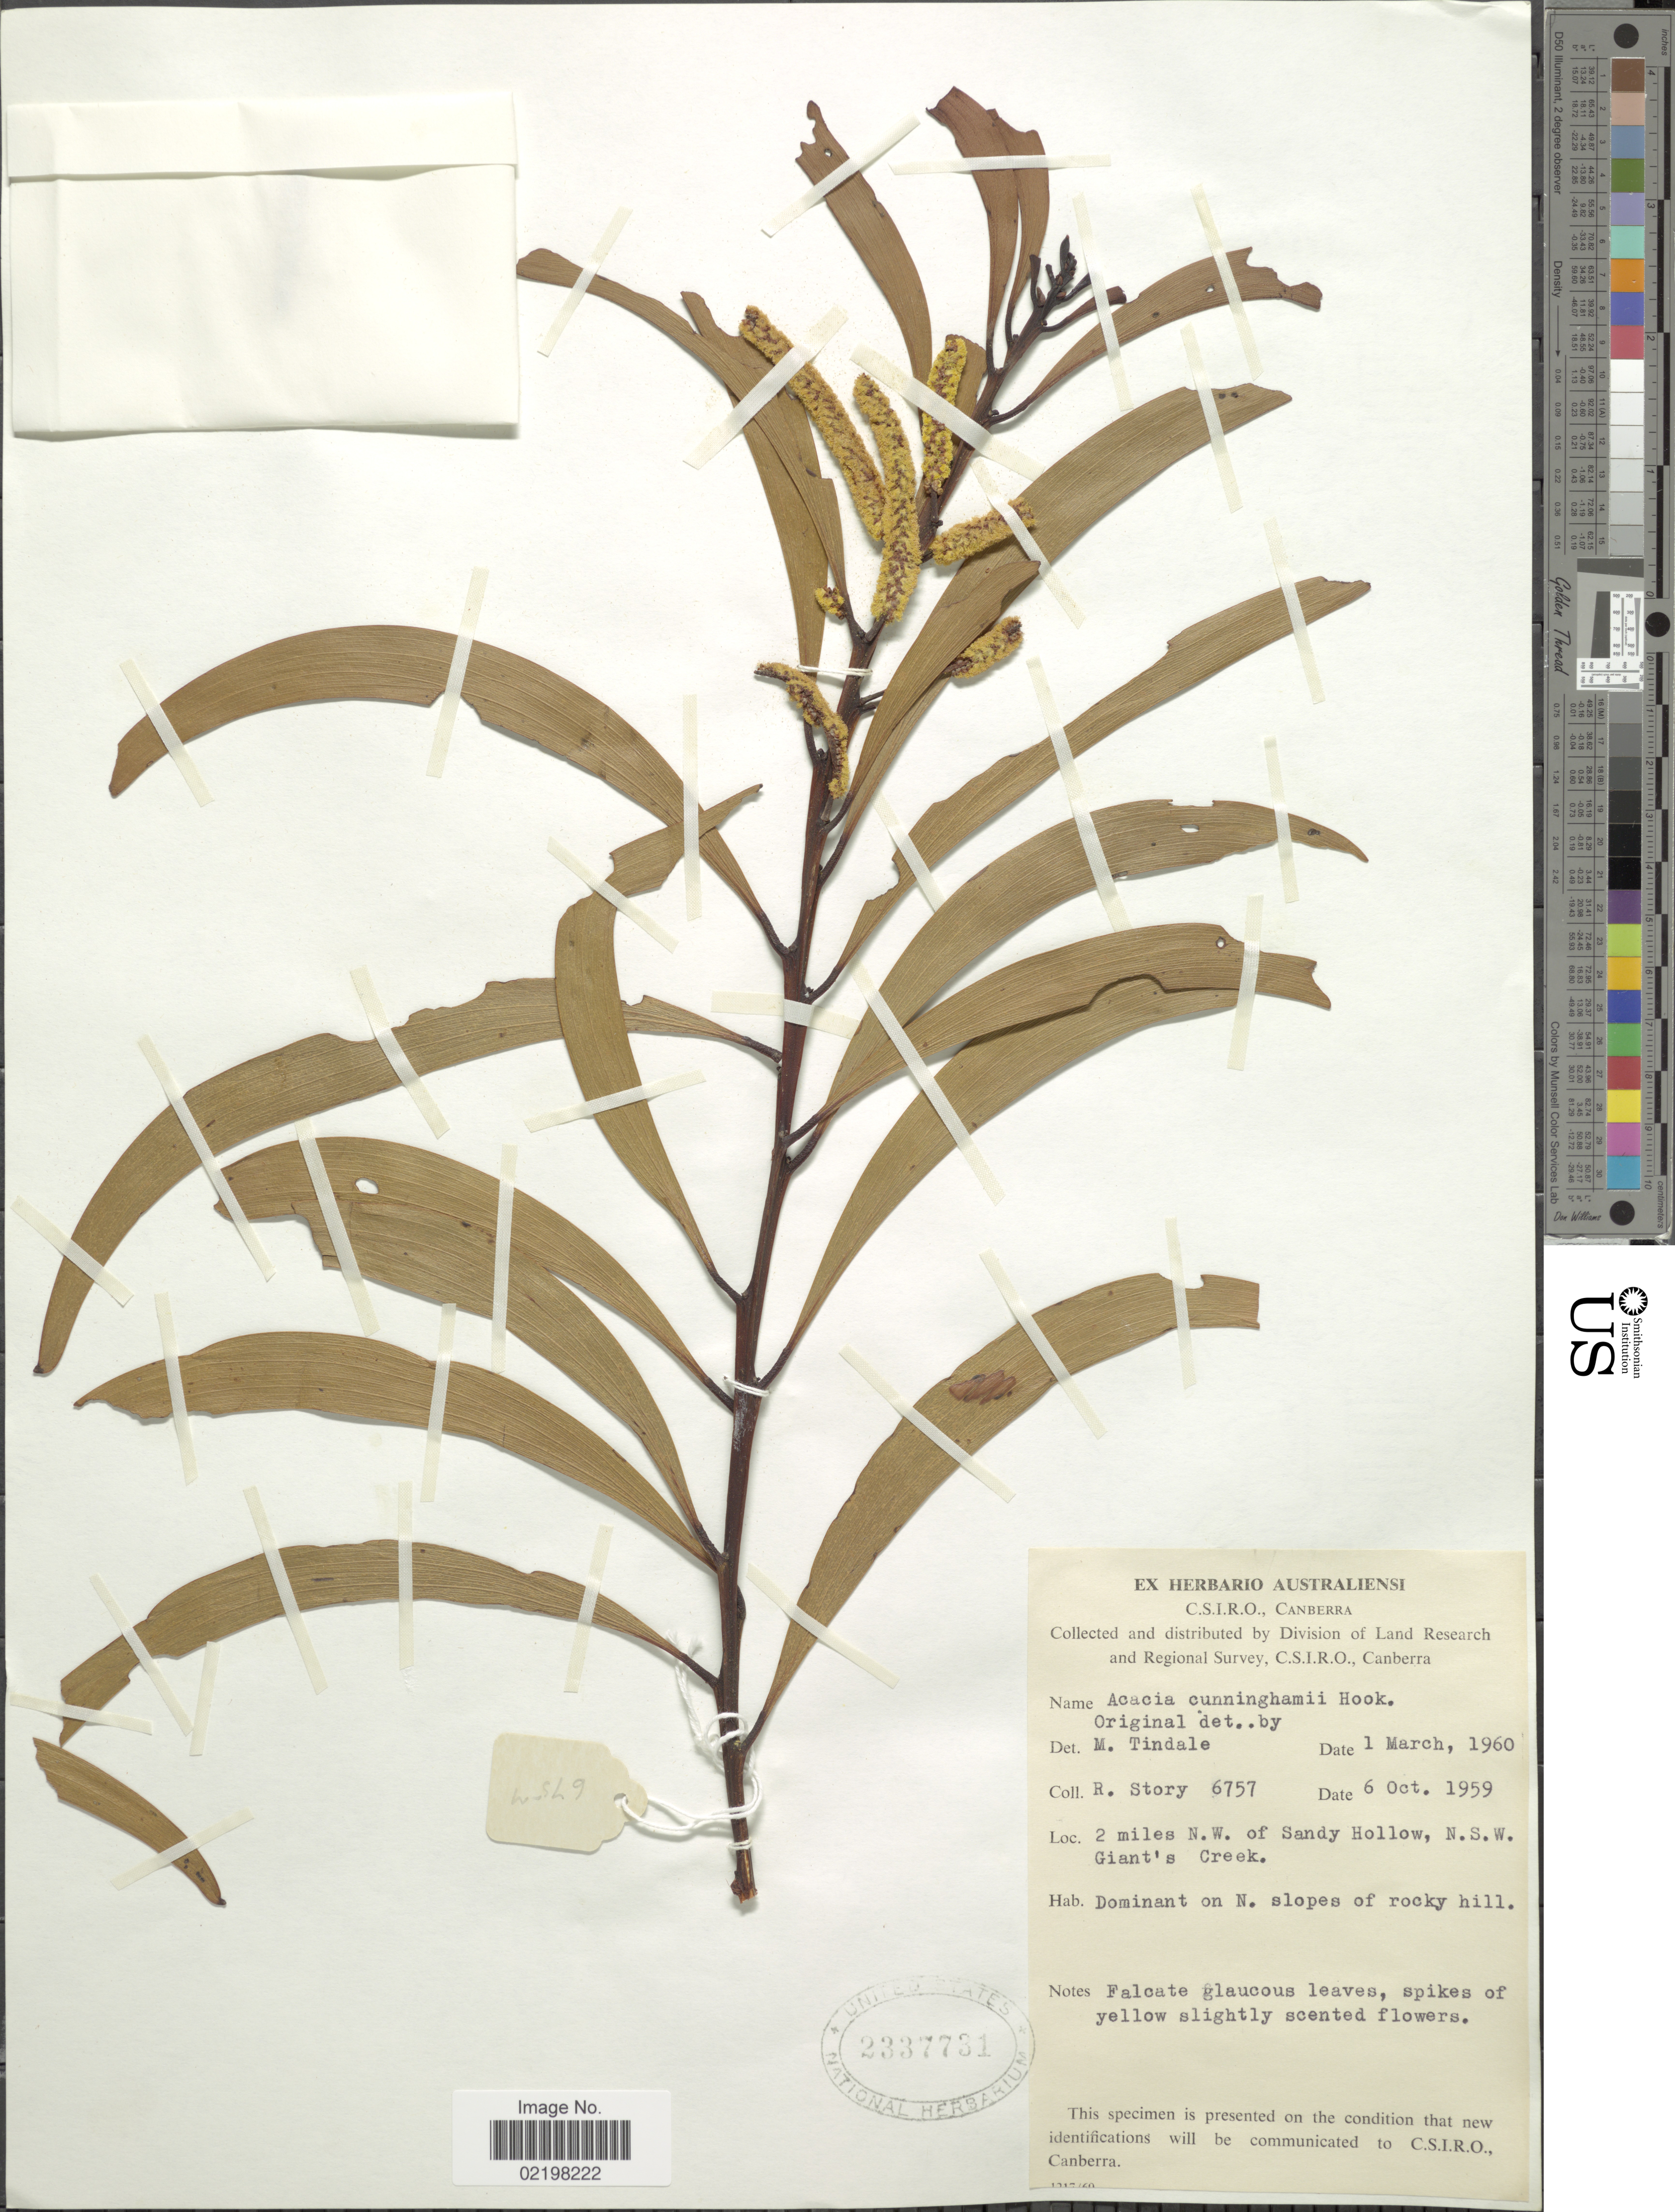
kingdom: Plantae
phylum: Tracheophyta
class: Magnoliopsida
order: Fabales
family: Fabaceae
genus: Acacia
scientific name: Acacia colei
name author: Maslin & L.A.J. Thomson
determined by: Maslin, B. R.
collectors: R. Story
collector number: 6757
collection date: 1959-10-06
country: Australia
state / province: New South Wales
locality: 2 miles N.W,. of Sandy Hollow, Giant's Creek.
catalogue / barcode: US 2337731